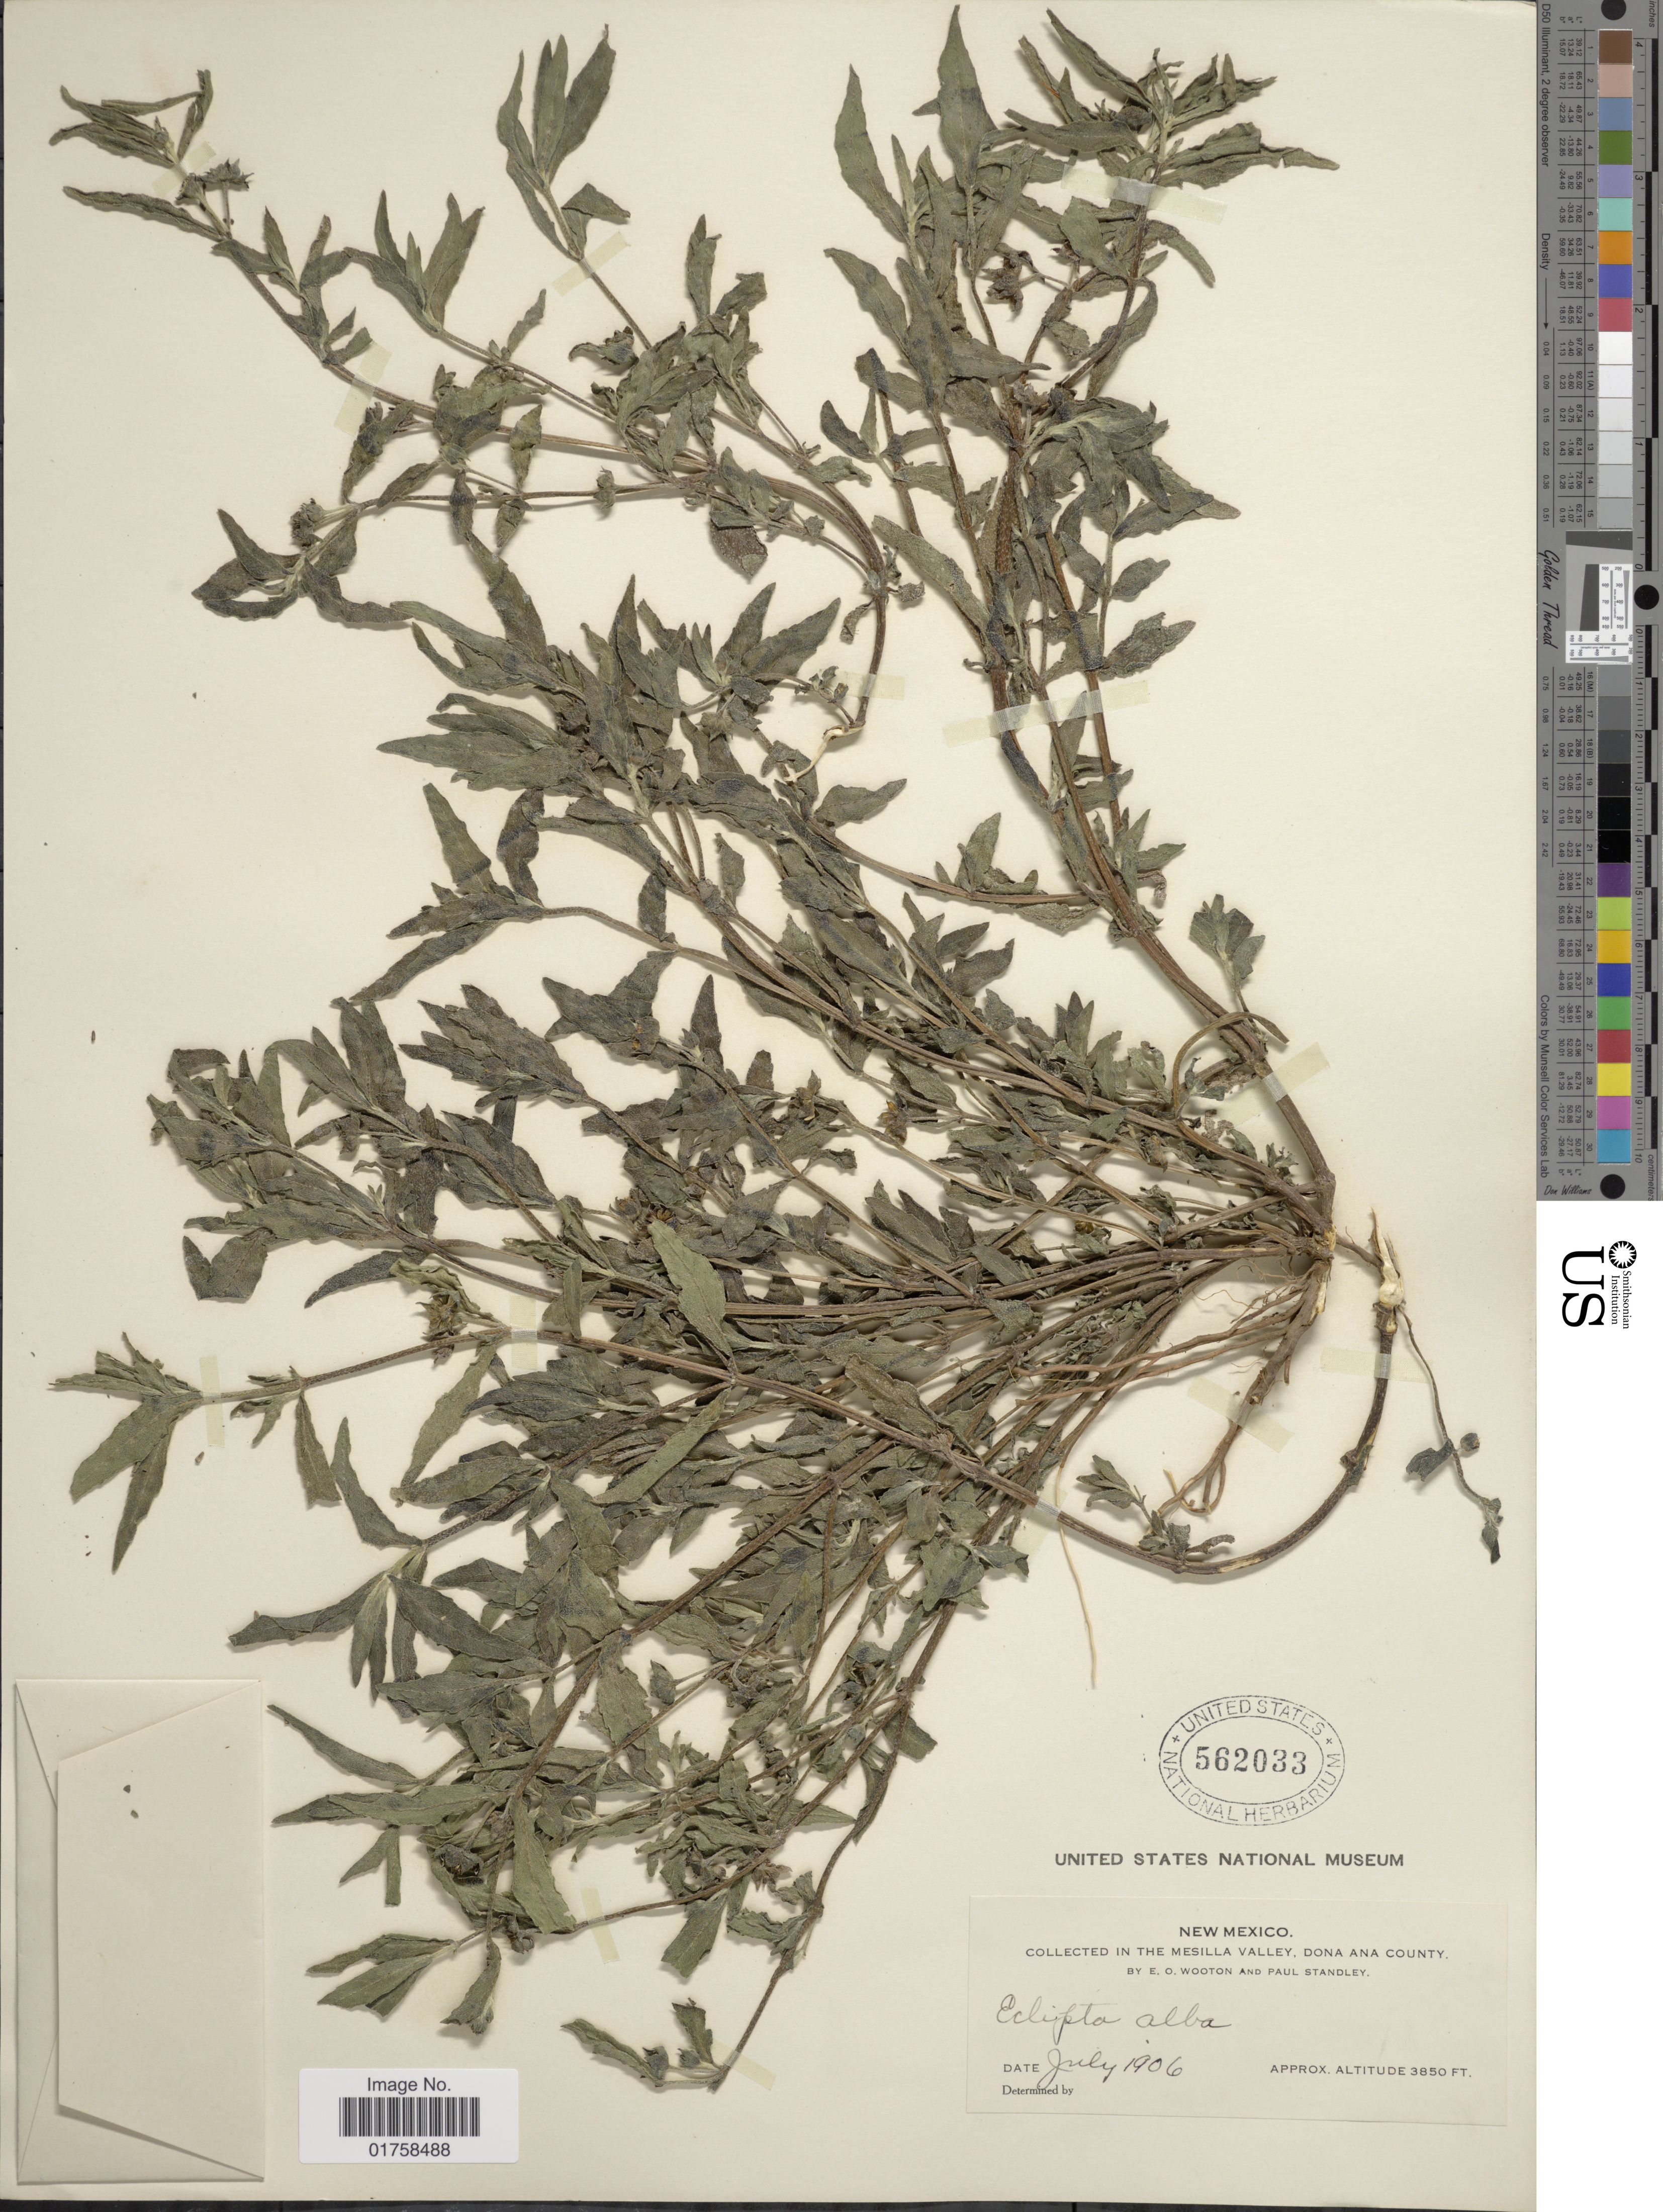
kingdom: Plantae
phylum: Tracheophyta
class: Magnoliopsida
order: Asterales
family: Asteraceae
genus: Eclipta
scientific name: Eclipta alba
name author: (L.) Hassk.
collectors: E. O. Wooton & P. C. Standley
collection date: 1906-07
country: United States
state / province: New Mexico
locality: New Mexico, in the Mesilla Valley, Dona Ana County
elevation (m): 1173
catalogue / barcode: US 562033